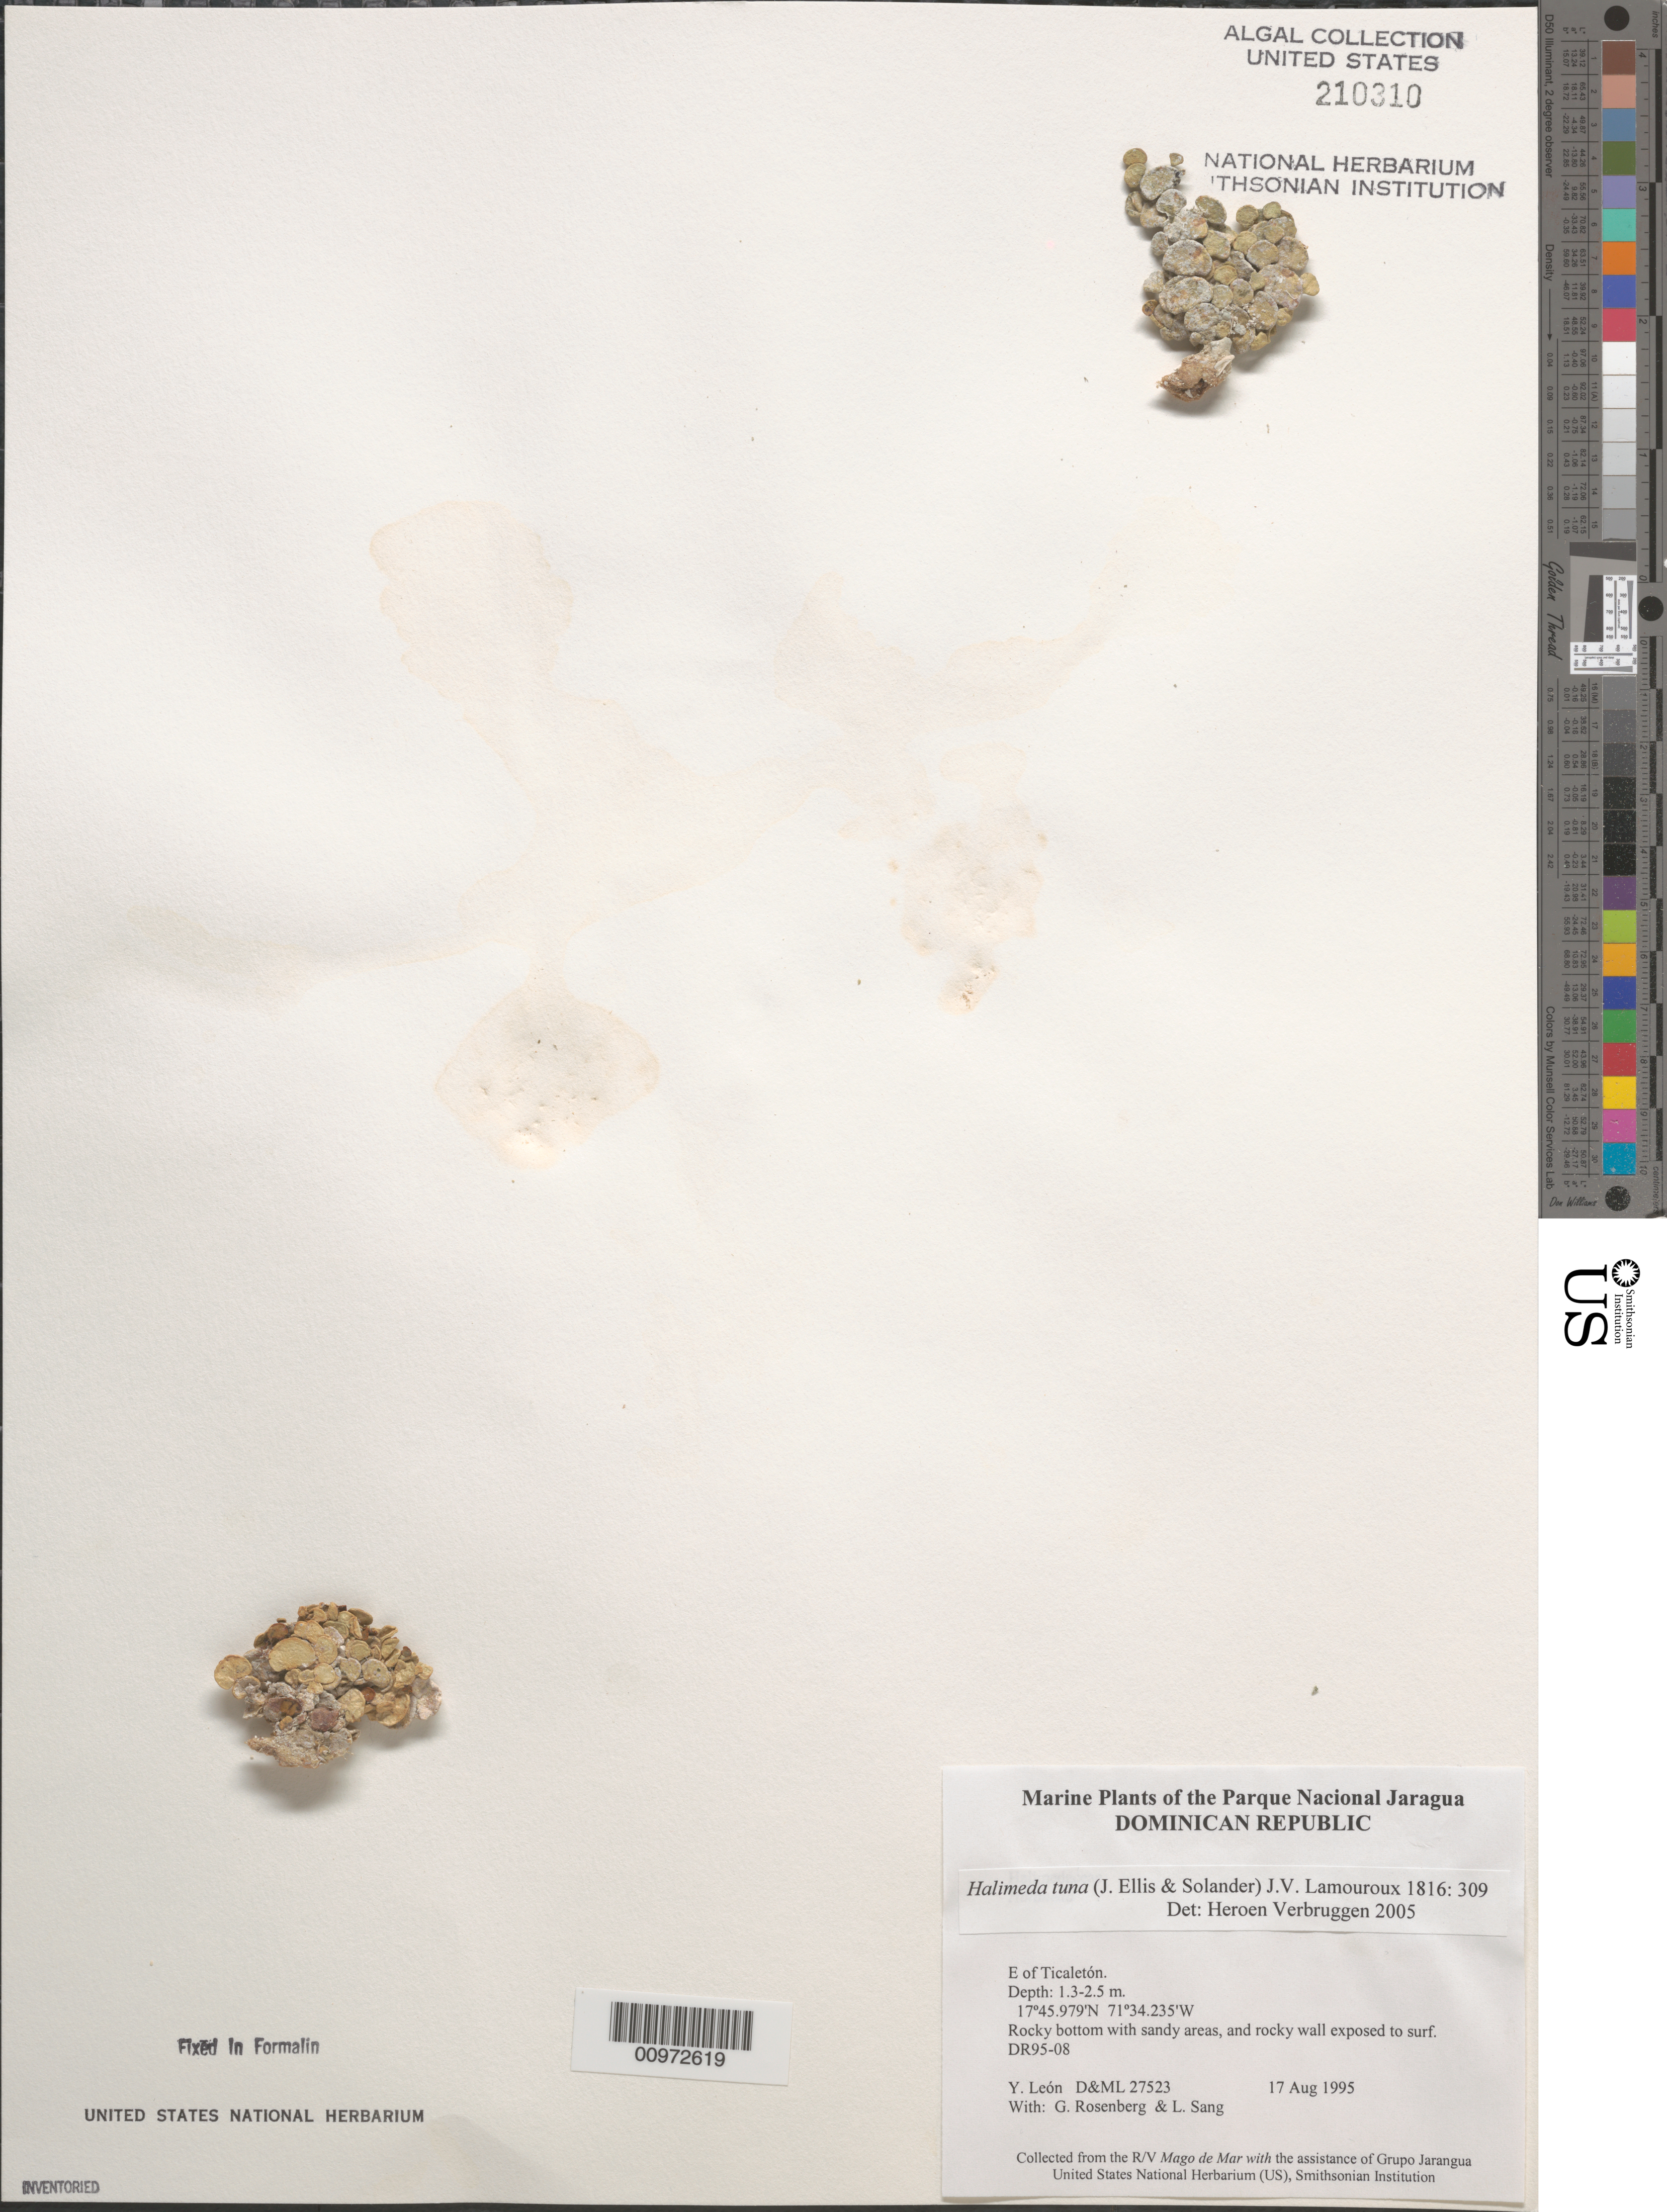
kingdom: Plantae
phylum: Chlorophyta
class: Ulvophyceae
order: Bryopsidales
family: Halimedaceae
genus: Halimeda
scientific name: Halimeda tuna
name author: (J. Ellis & Sol.) J.V.Lamouroux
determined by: Verbruggen, H.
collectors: Y. León, G. Rosenberg & L. Sang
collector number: D&ML 27523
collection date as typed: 17 Aug 1995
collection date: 1995-08-17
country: Dominican Republic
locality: Parque Nacional Jaragua, east of Ticaleton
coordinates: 17 45.979'N, 71 34.235'W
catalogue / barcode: US 210310